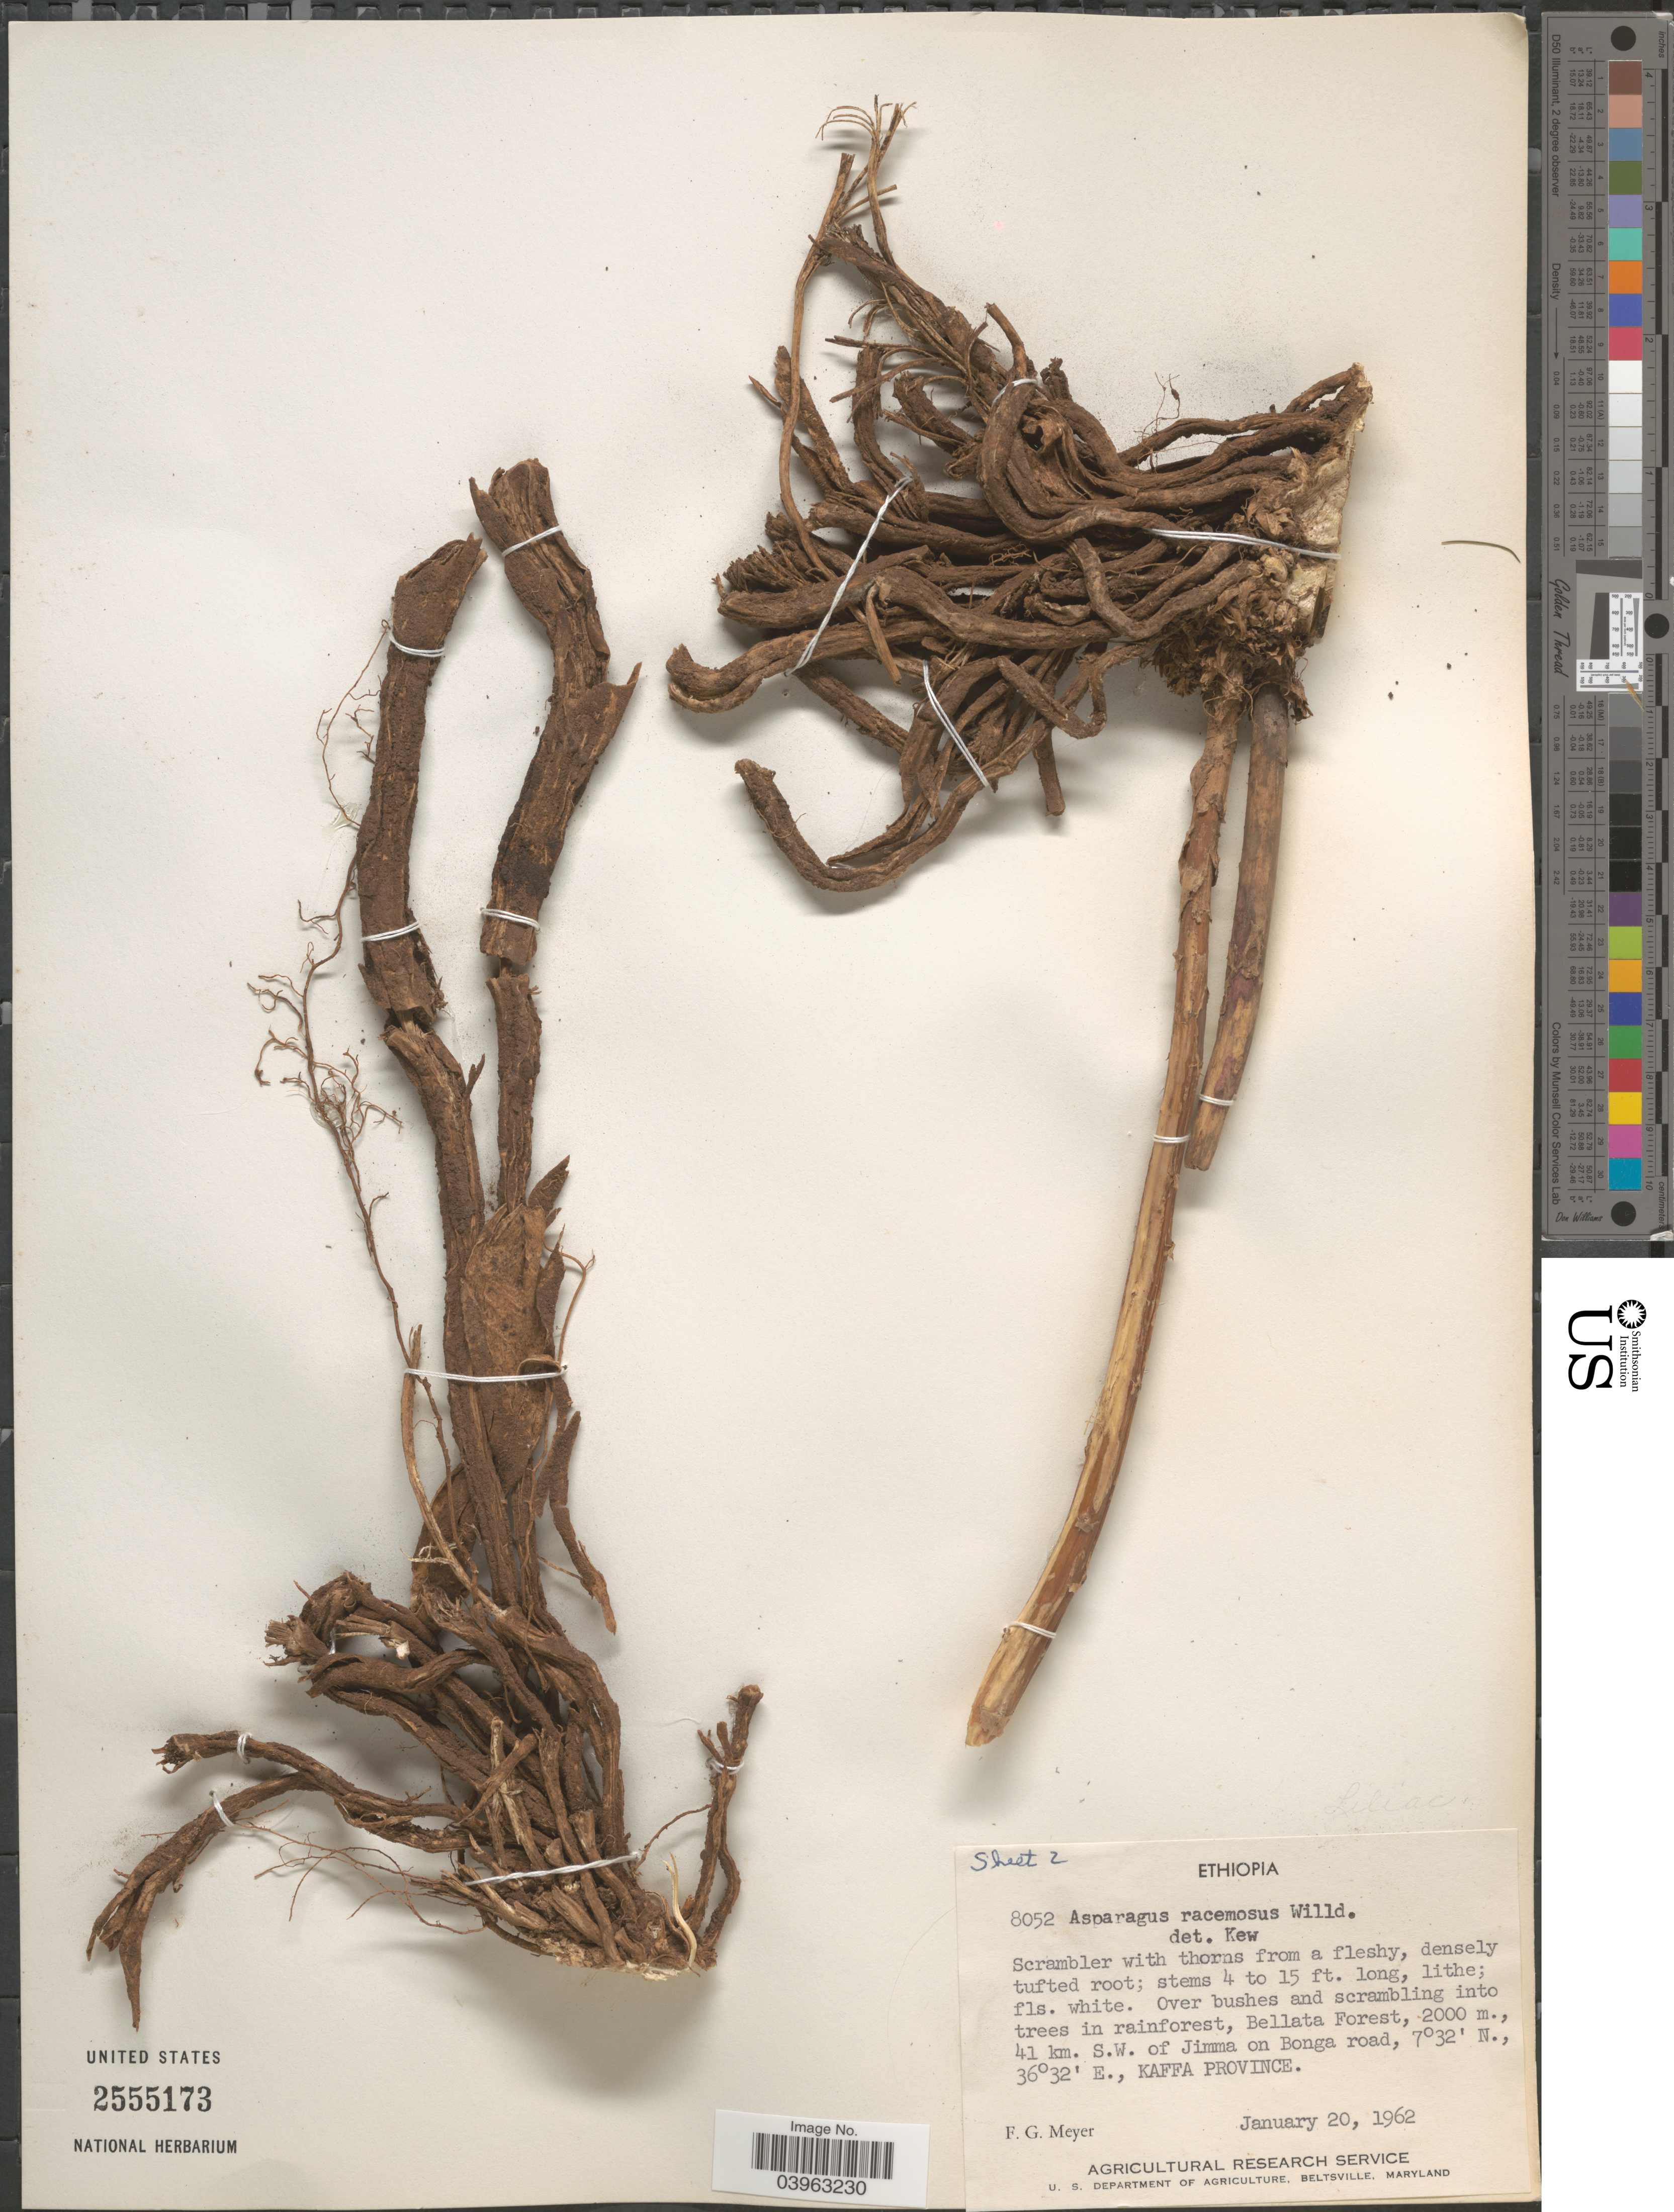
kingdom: Plantae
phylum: Tracheophyta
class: Liliopsida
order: Asparagales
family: Asparagaceae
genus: Asparagus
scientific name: Asparagus racemosus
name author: Willd.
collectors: F. G. Meyer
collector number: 8052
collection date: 1962-01-20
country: Ethiopia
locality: Over bushes and scrambling into trees in rainforest, Bellata Forest, 41 km. S.W. of Jimma on Bonga road, Kaffa Province.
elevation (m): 2000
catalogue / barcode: US 2555173